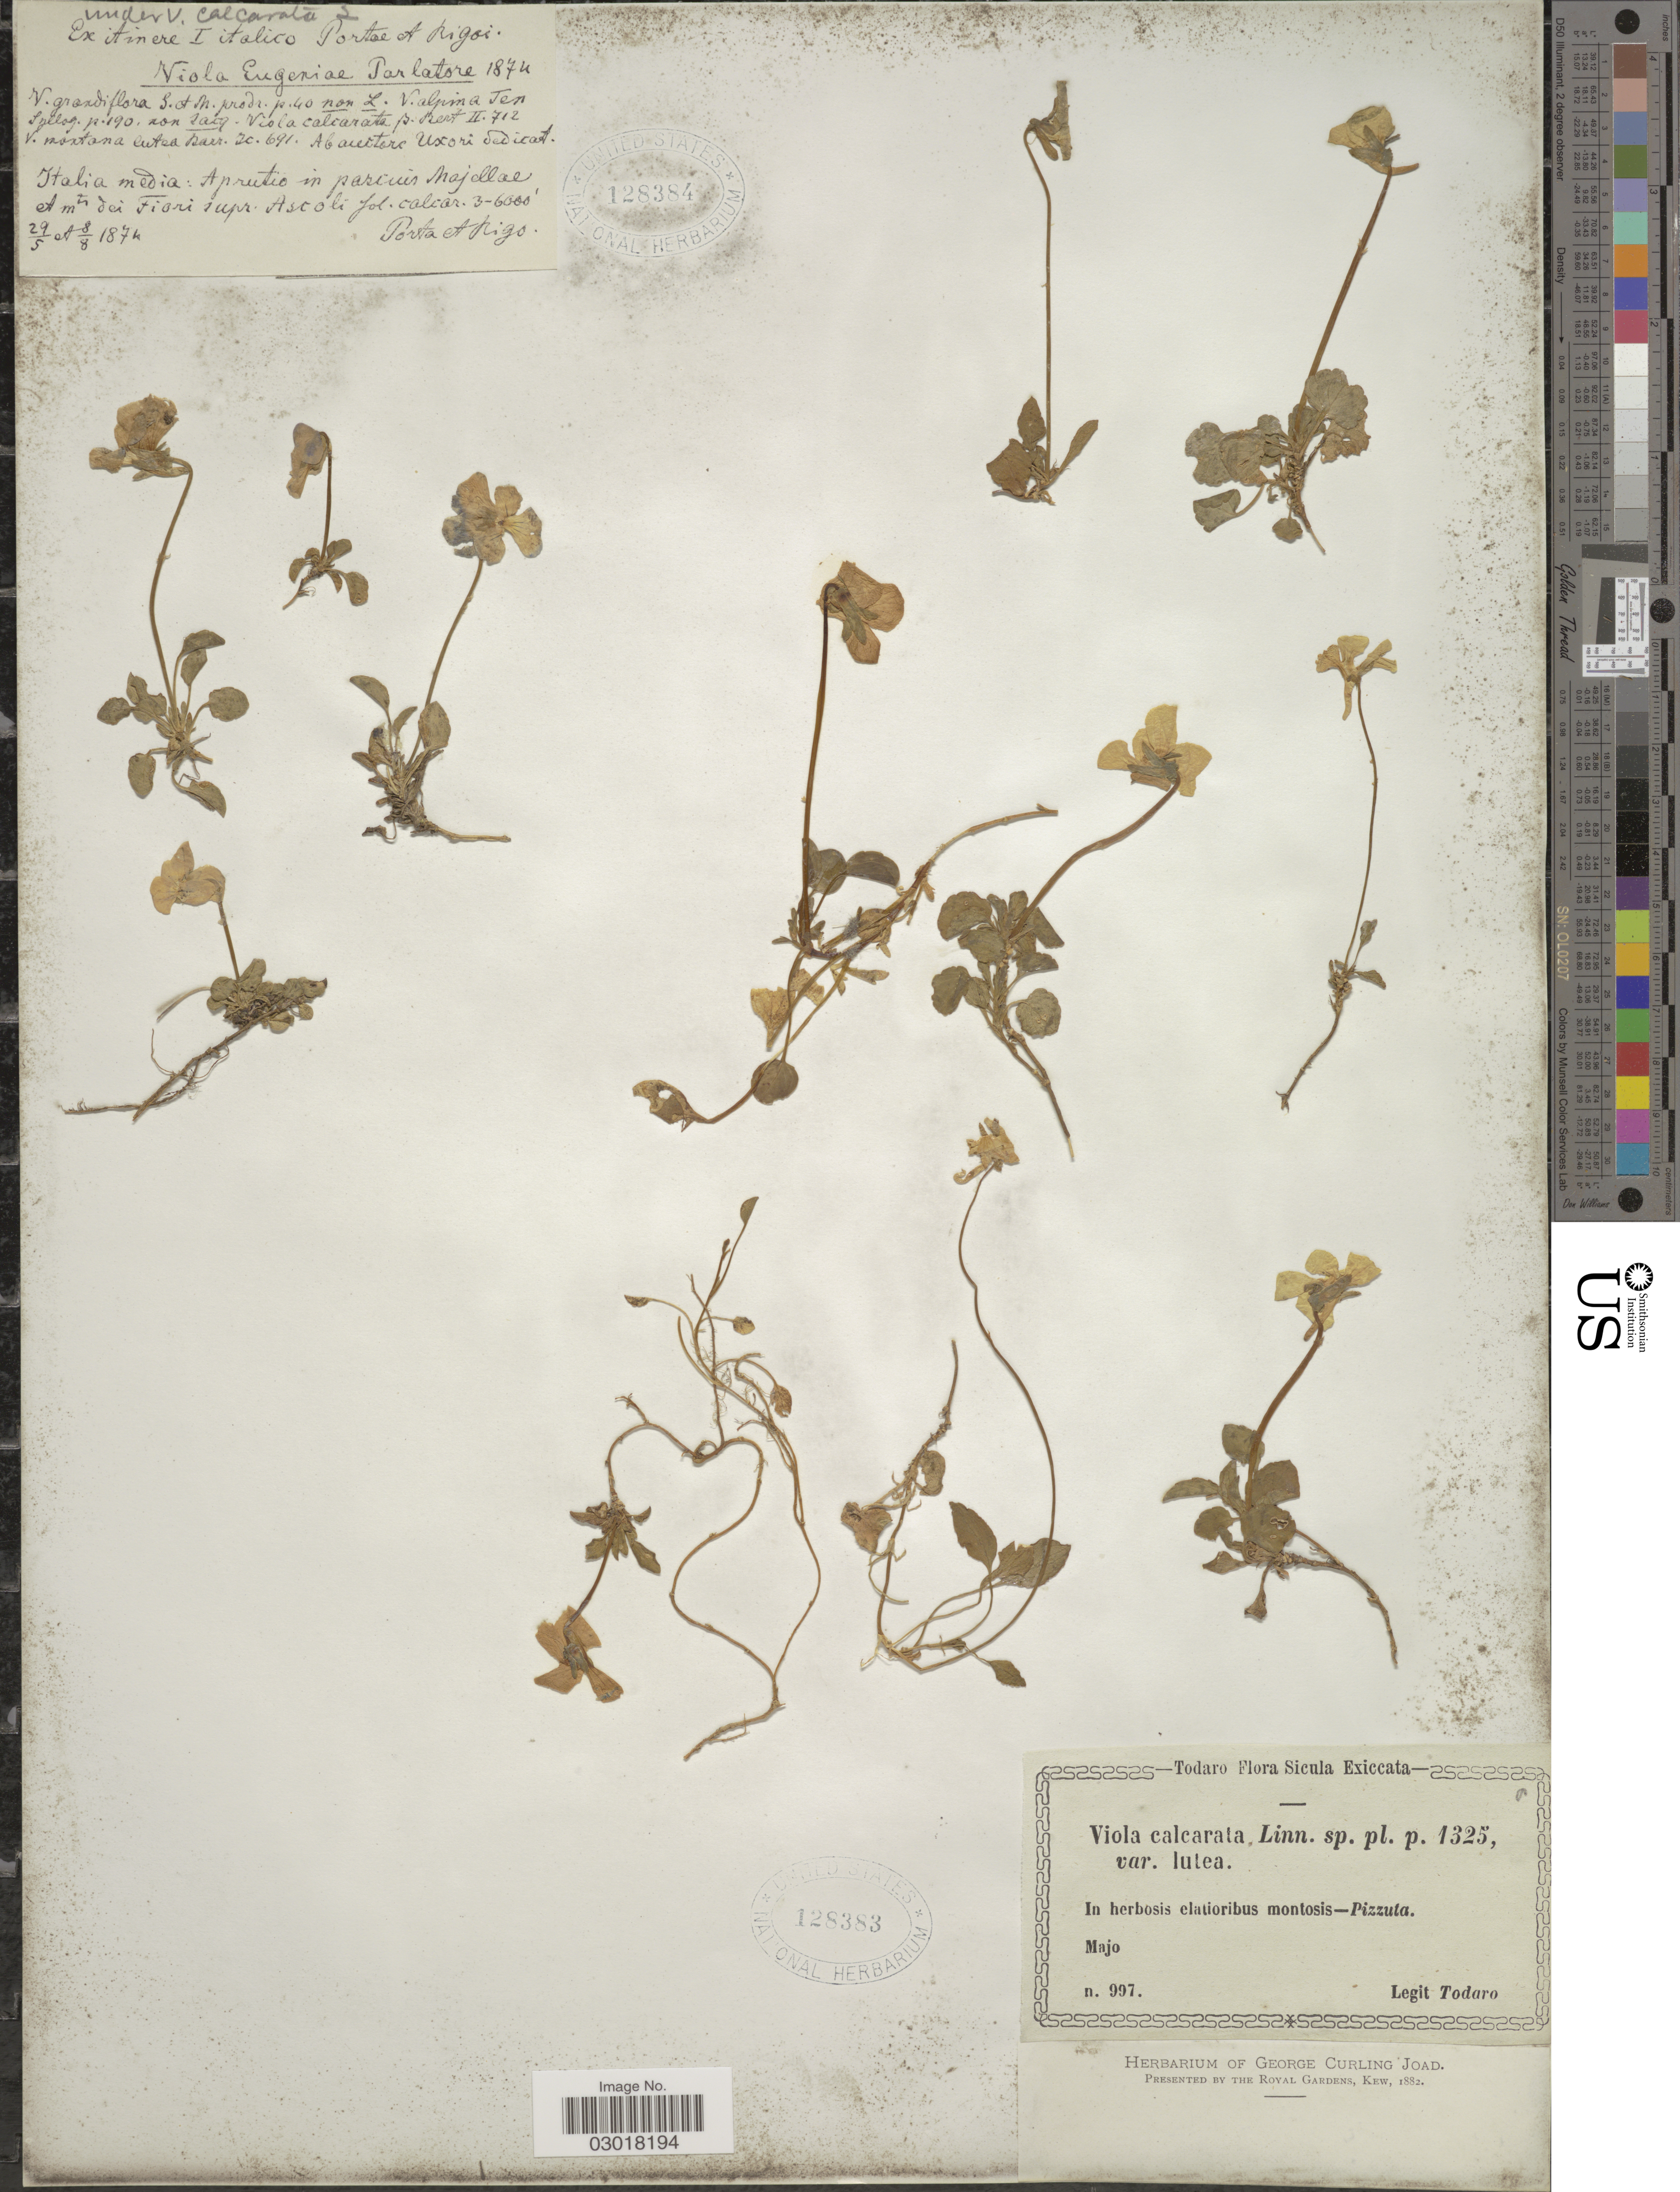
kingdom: Plantae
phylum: Tracheophyta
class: Magnoliopsida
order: Malpighiales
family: Violaceae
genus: Viola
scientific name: Viola calcarata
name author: L.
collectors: -- Porta & -- Rigo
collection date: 1874-05-29/1874-08-08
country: Italy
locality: Italia media: Aprutio in pascuis Majallae et mts dei Fiori supr Ascoli fol. calcar.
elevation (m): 914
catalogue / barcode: US 128384-2